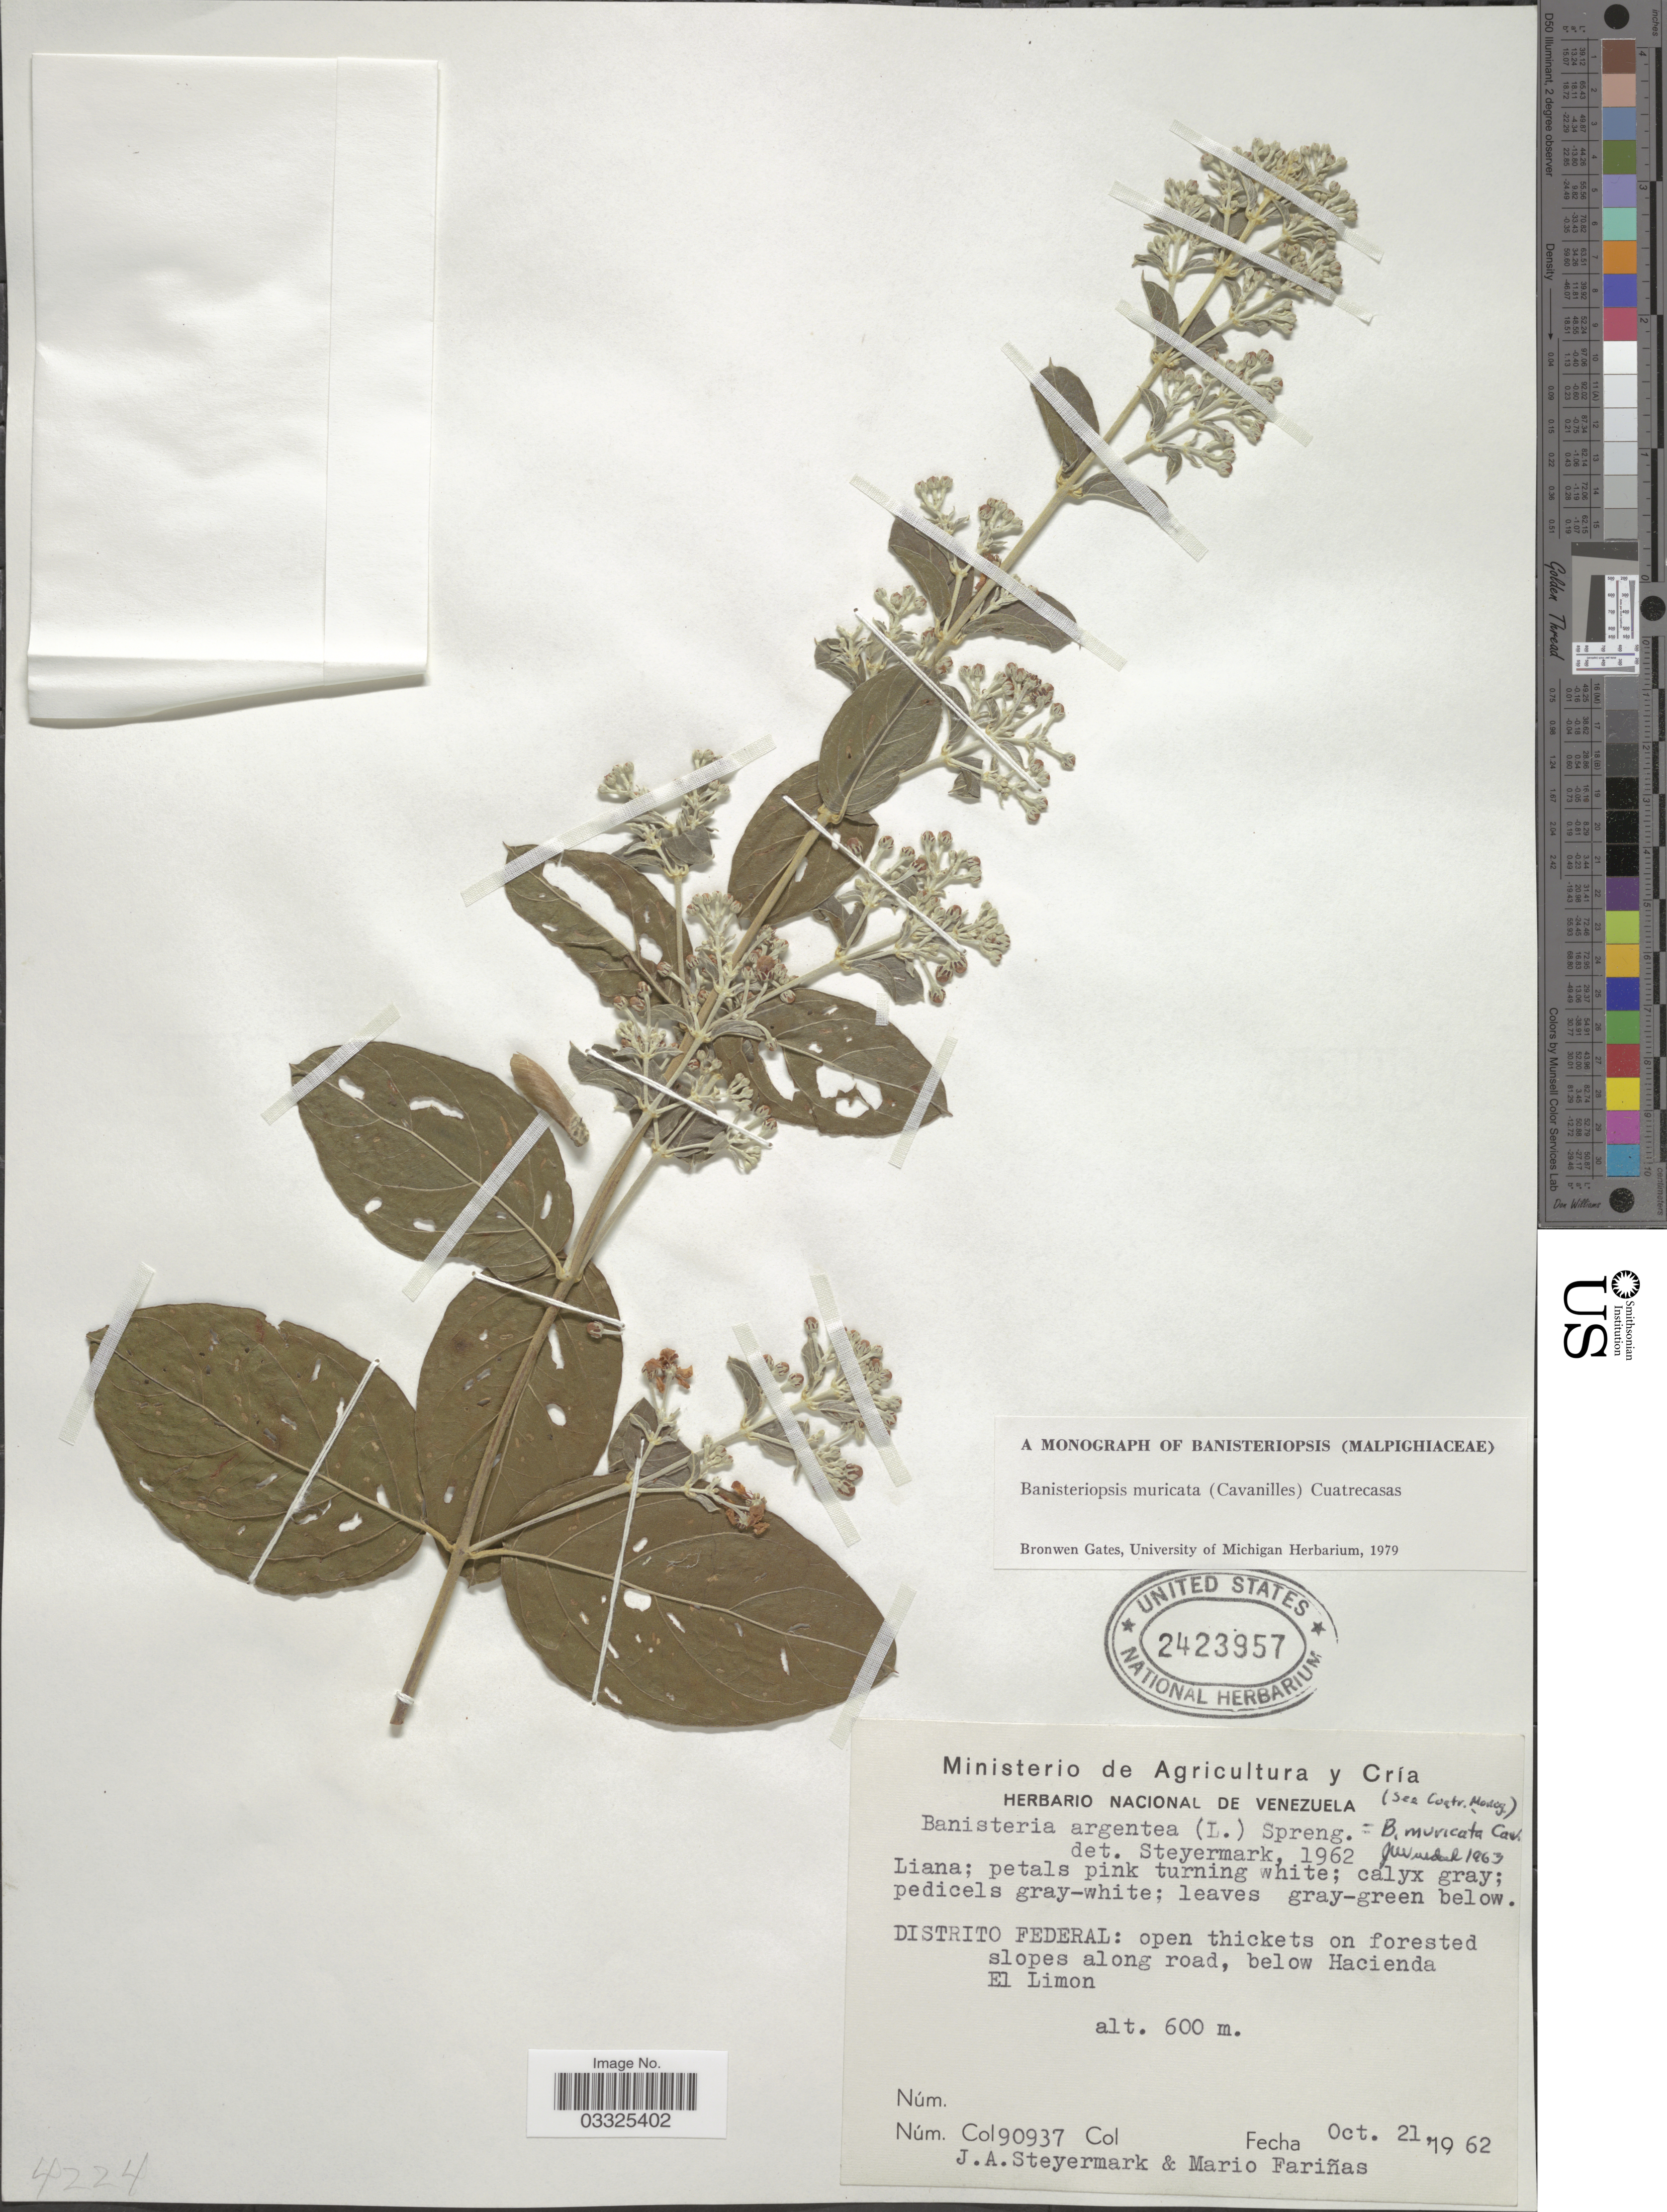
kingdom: Plantae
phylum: Tracheophyta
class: Magnoliopsida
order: Malpighiales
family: Malpighiaceae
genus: Banisteriopsis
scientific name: Banisteriopsis muricata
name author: (Cav.) Cuatrec.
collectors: J. Steyermark & M. Fariñas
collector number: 90937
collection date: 1962-10-21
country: Venezuela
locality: Distrito Federal: open thickets on forested slopes along road, below Hacienda El Limon.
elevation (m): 600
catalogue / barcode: US 2423957